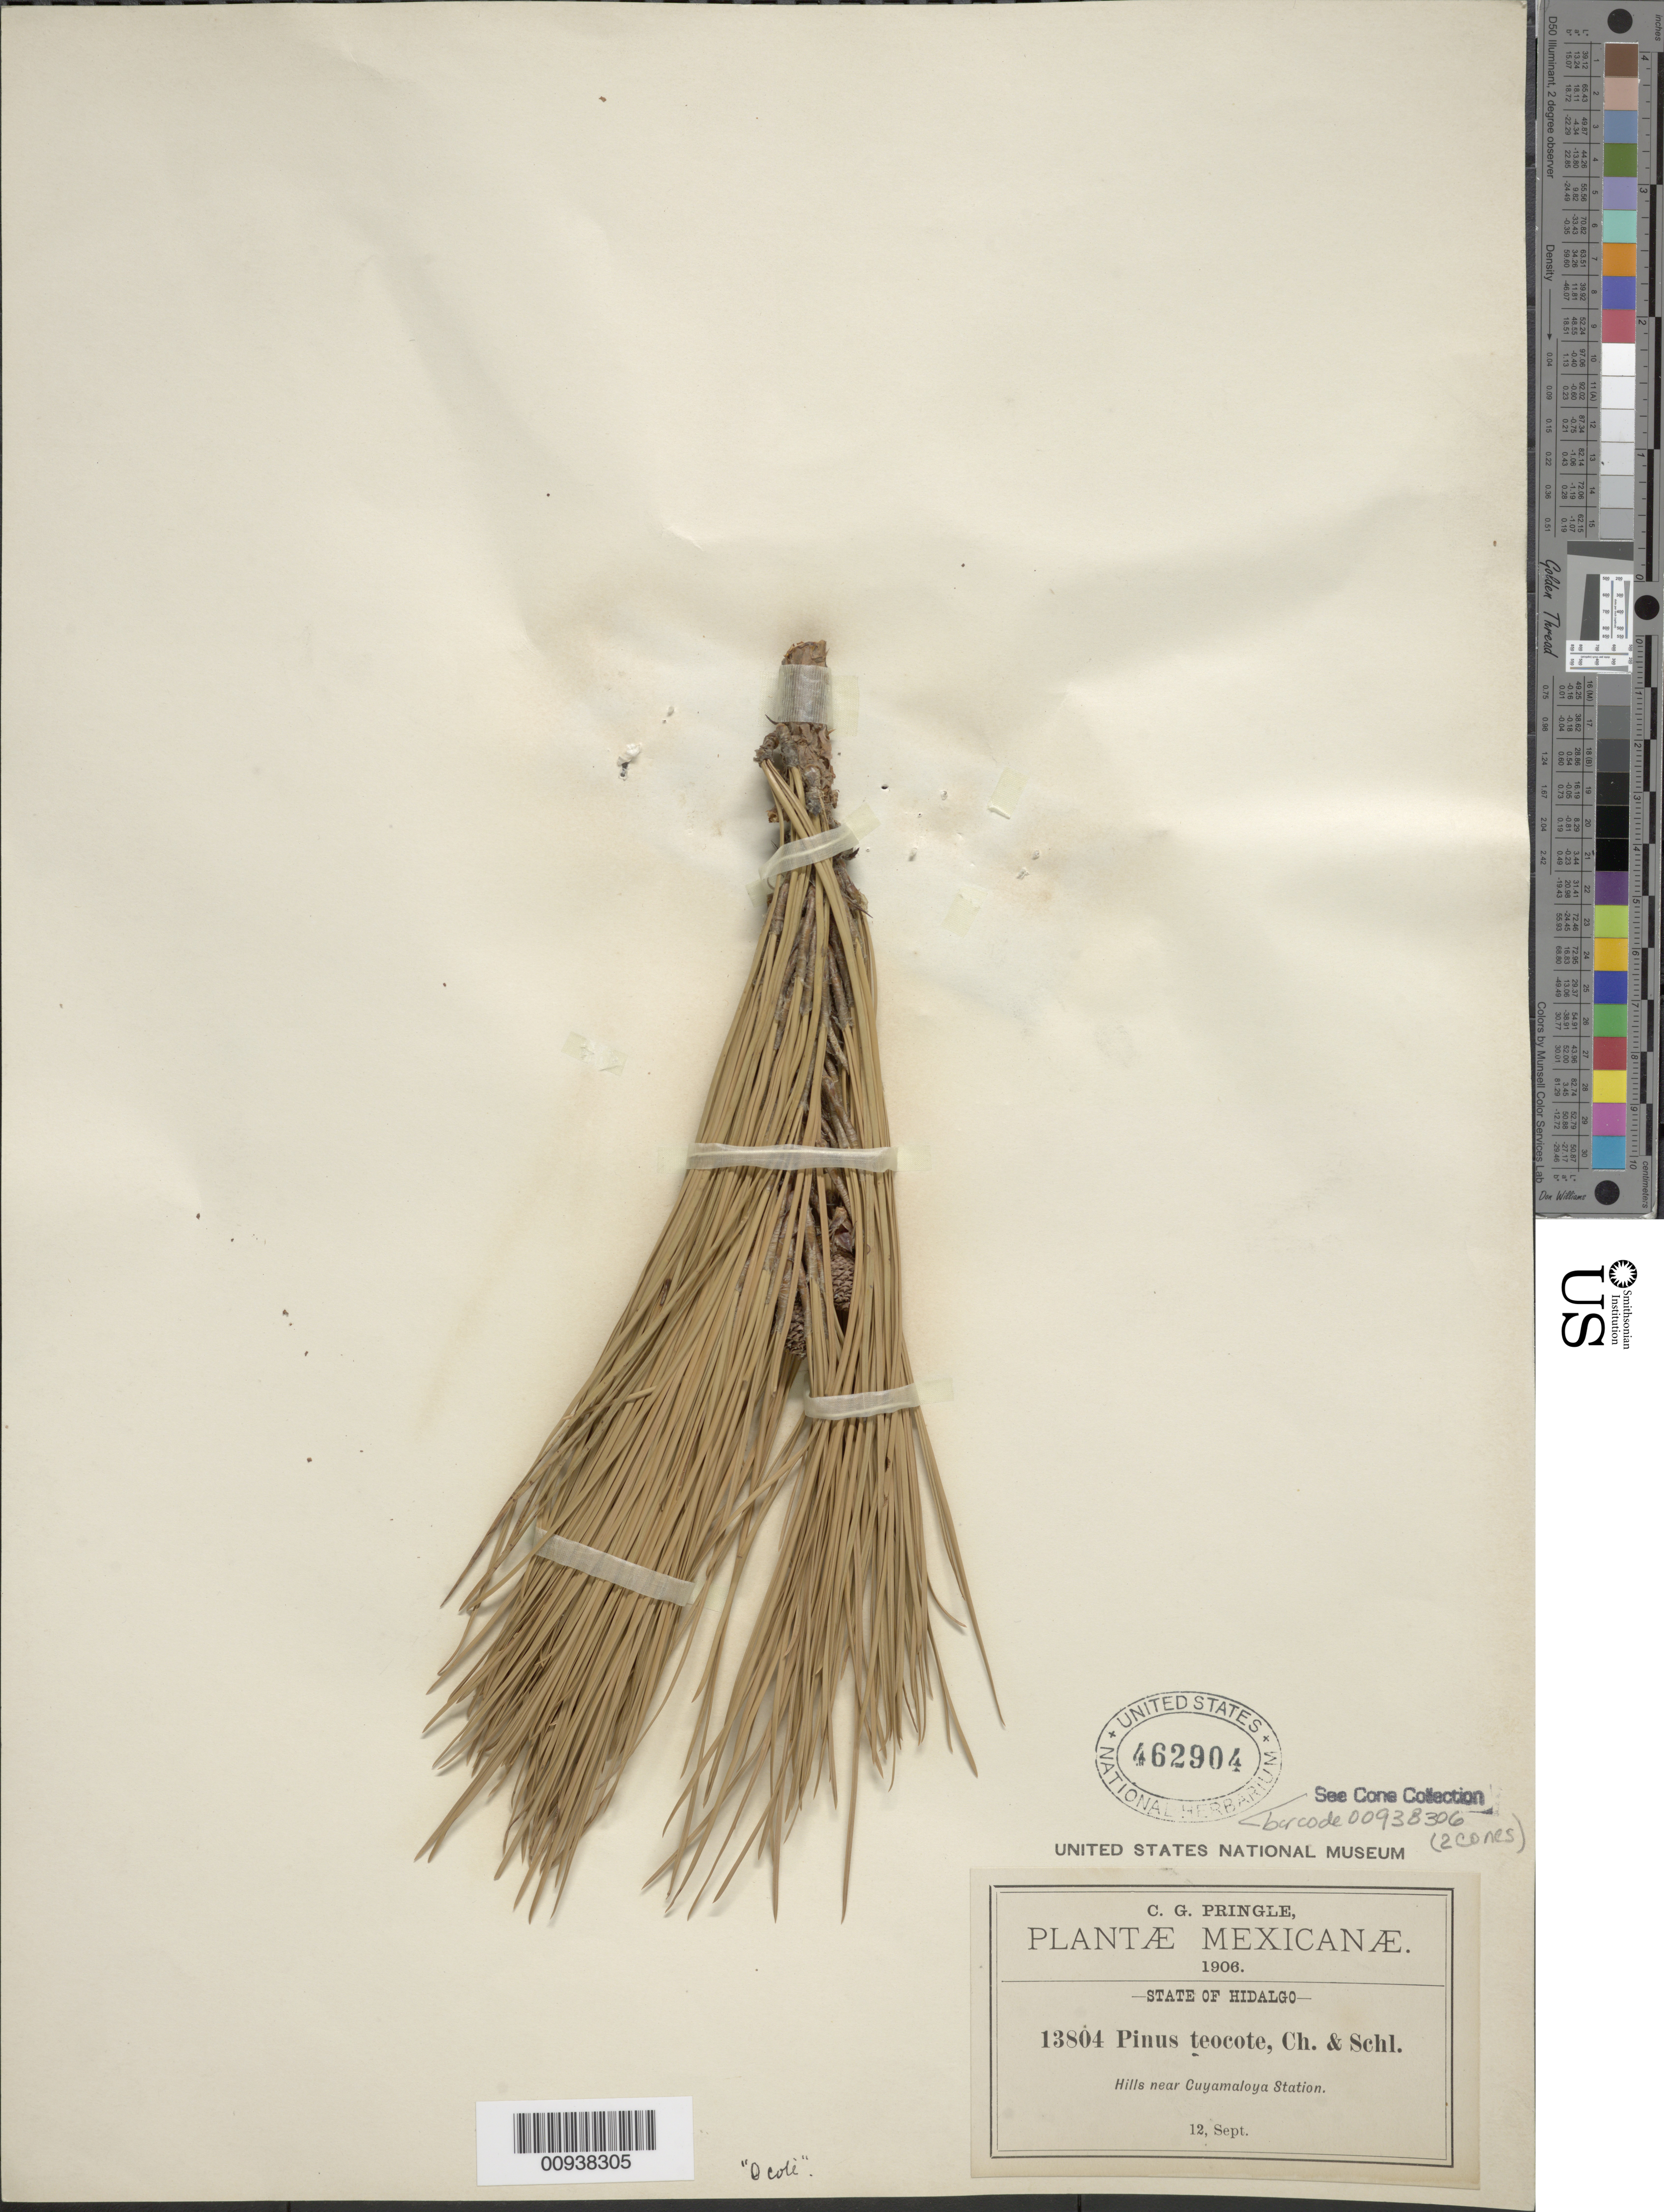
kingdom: Plantae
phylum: Tracheophyta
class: Pinopsida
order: Pinales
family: Pinaceae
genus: Pinus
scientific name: Pinus teocote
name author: Schltdl. & Cham.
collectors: C. G. Pringle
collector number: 13804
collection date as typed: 12 Sep 1906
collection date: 1906-09-12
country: Mexico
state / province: Hidalgo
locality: Near Cuyamaloya Station.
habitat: Hills.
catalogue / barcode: US 462904